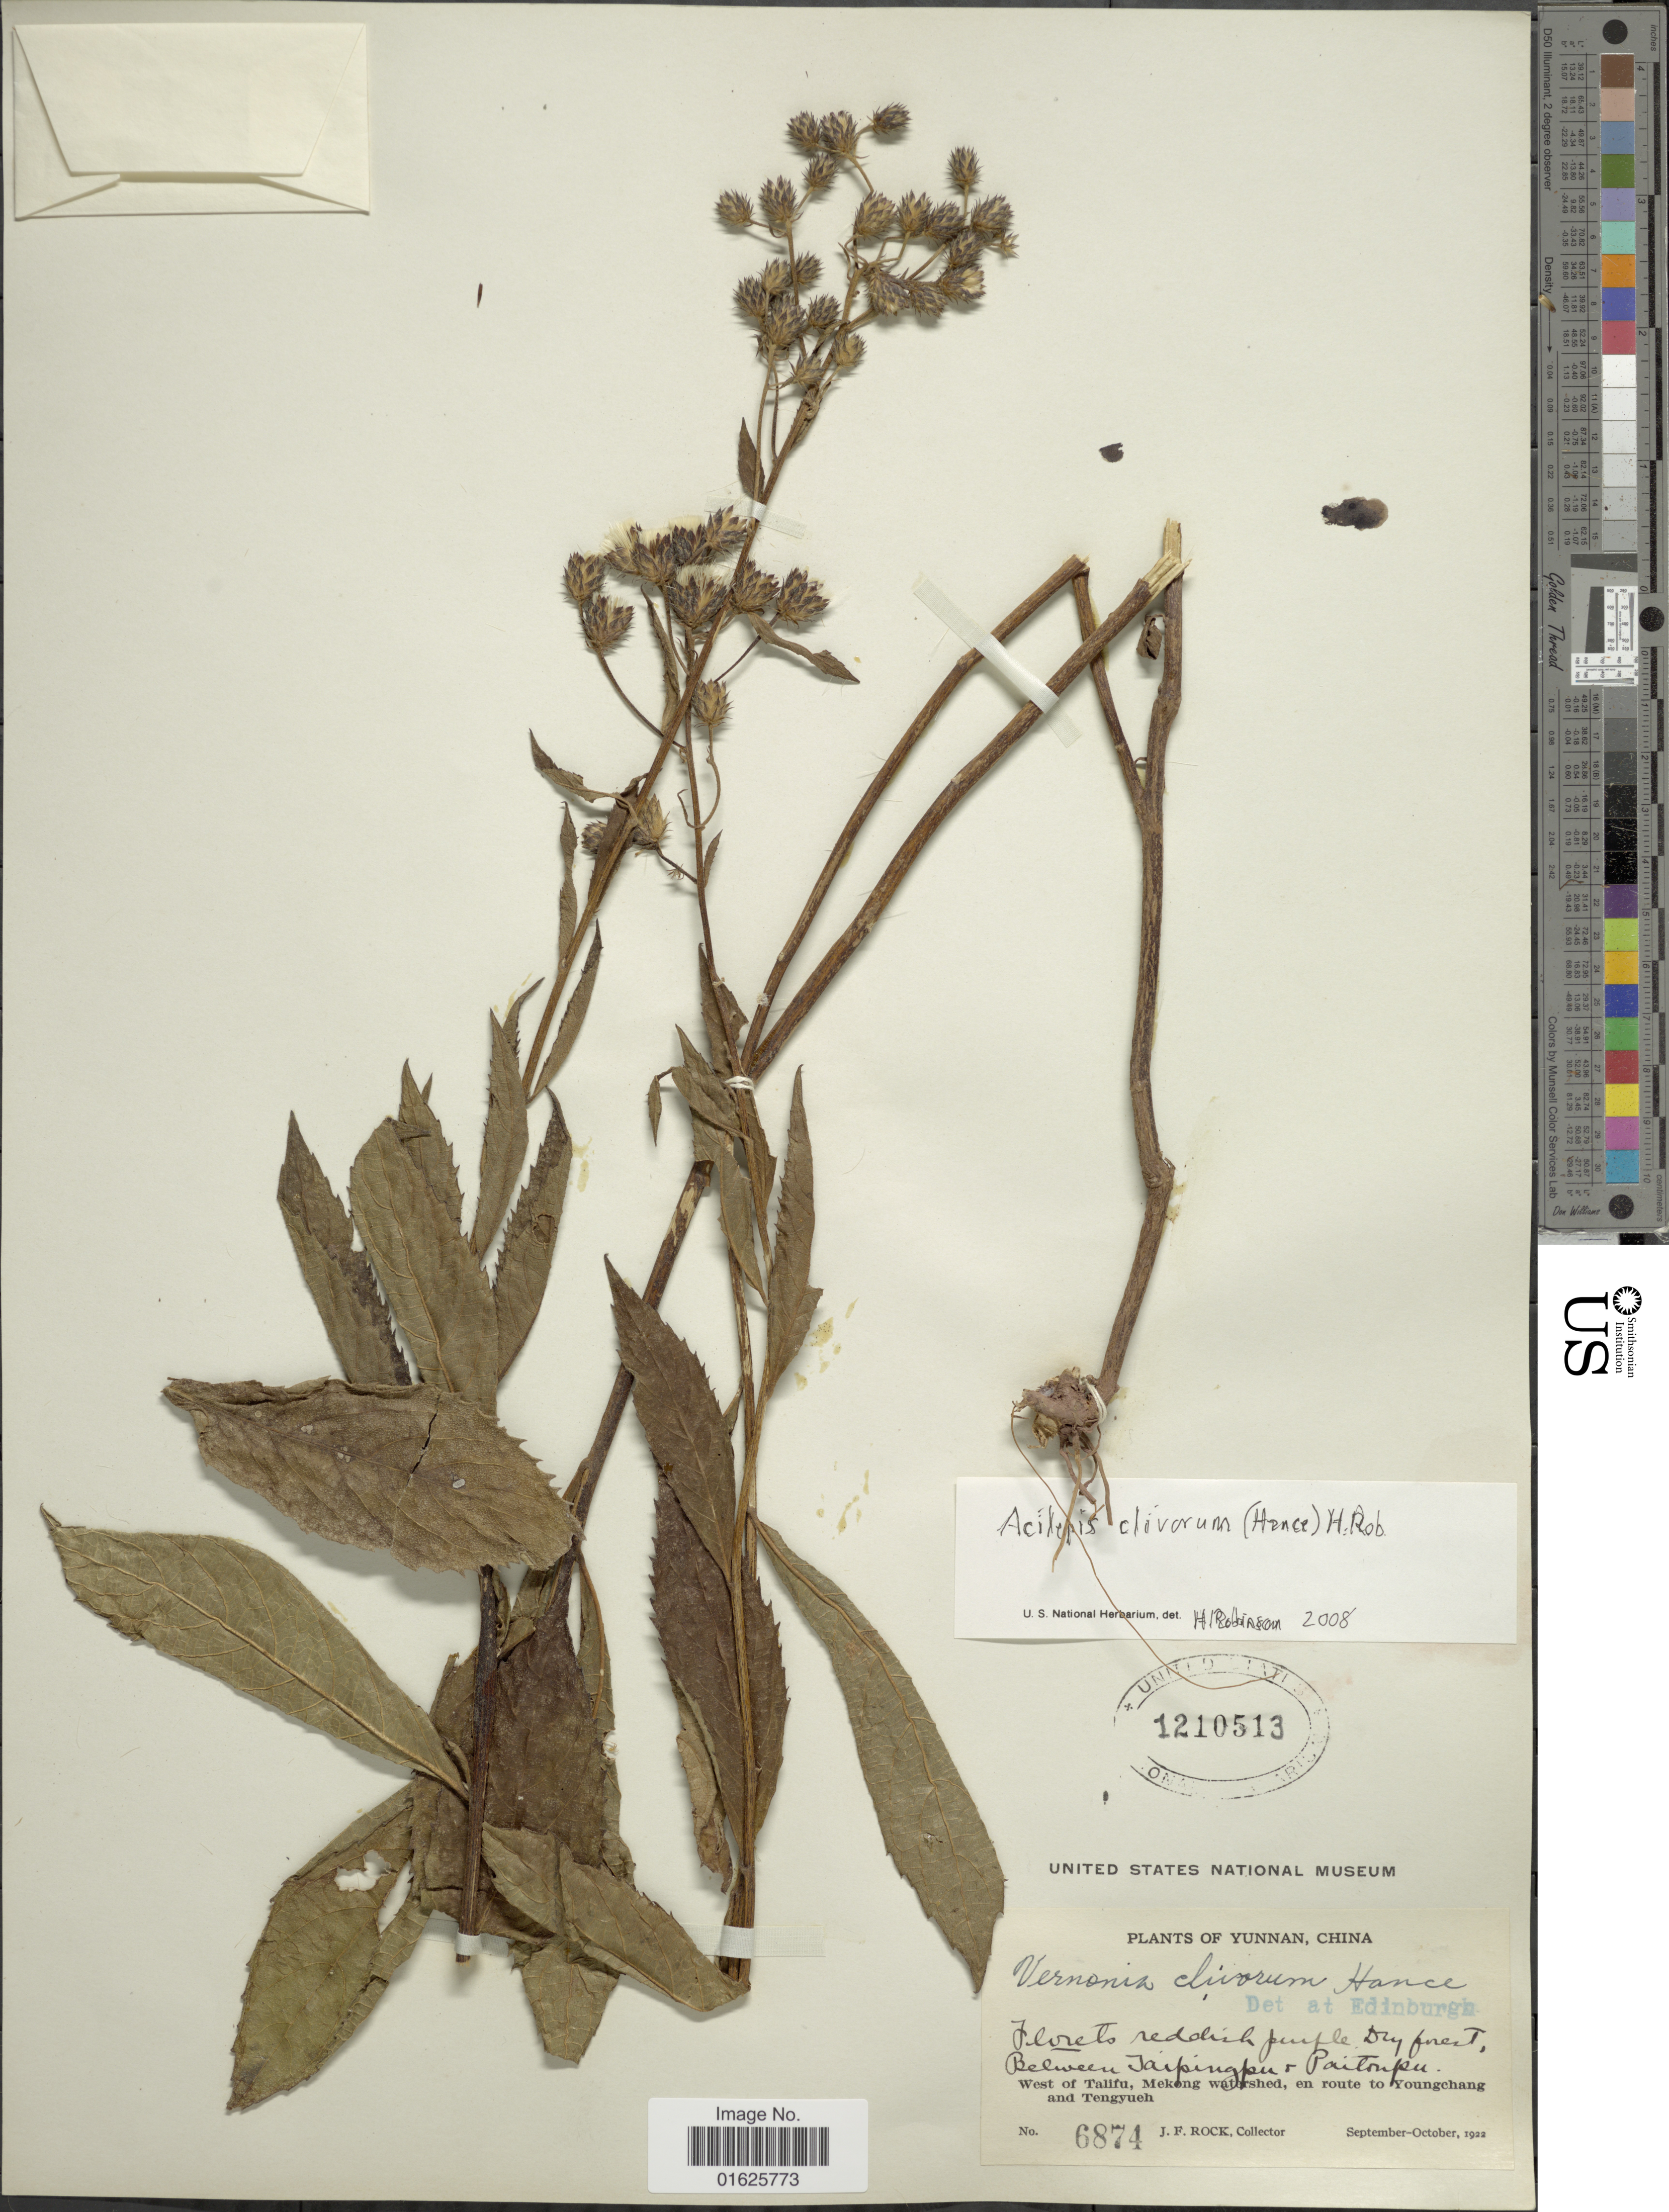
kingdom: Plantae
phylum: Tracheophyta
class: Magnoliopsida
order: Asterales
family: Asteraceae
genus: Acilepis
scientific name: Acilepis clivorum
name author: (Hance) H. Rob.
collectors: J. Rock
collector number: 6874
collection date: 1922-09/1922-10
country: China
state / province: Yunnan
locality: Between Jaipingpu & Paitoupu, West of Talifu, Mekong watershed, en route to Youngchang and Tengyueh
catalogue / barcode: US 1210513